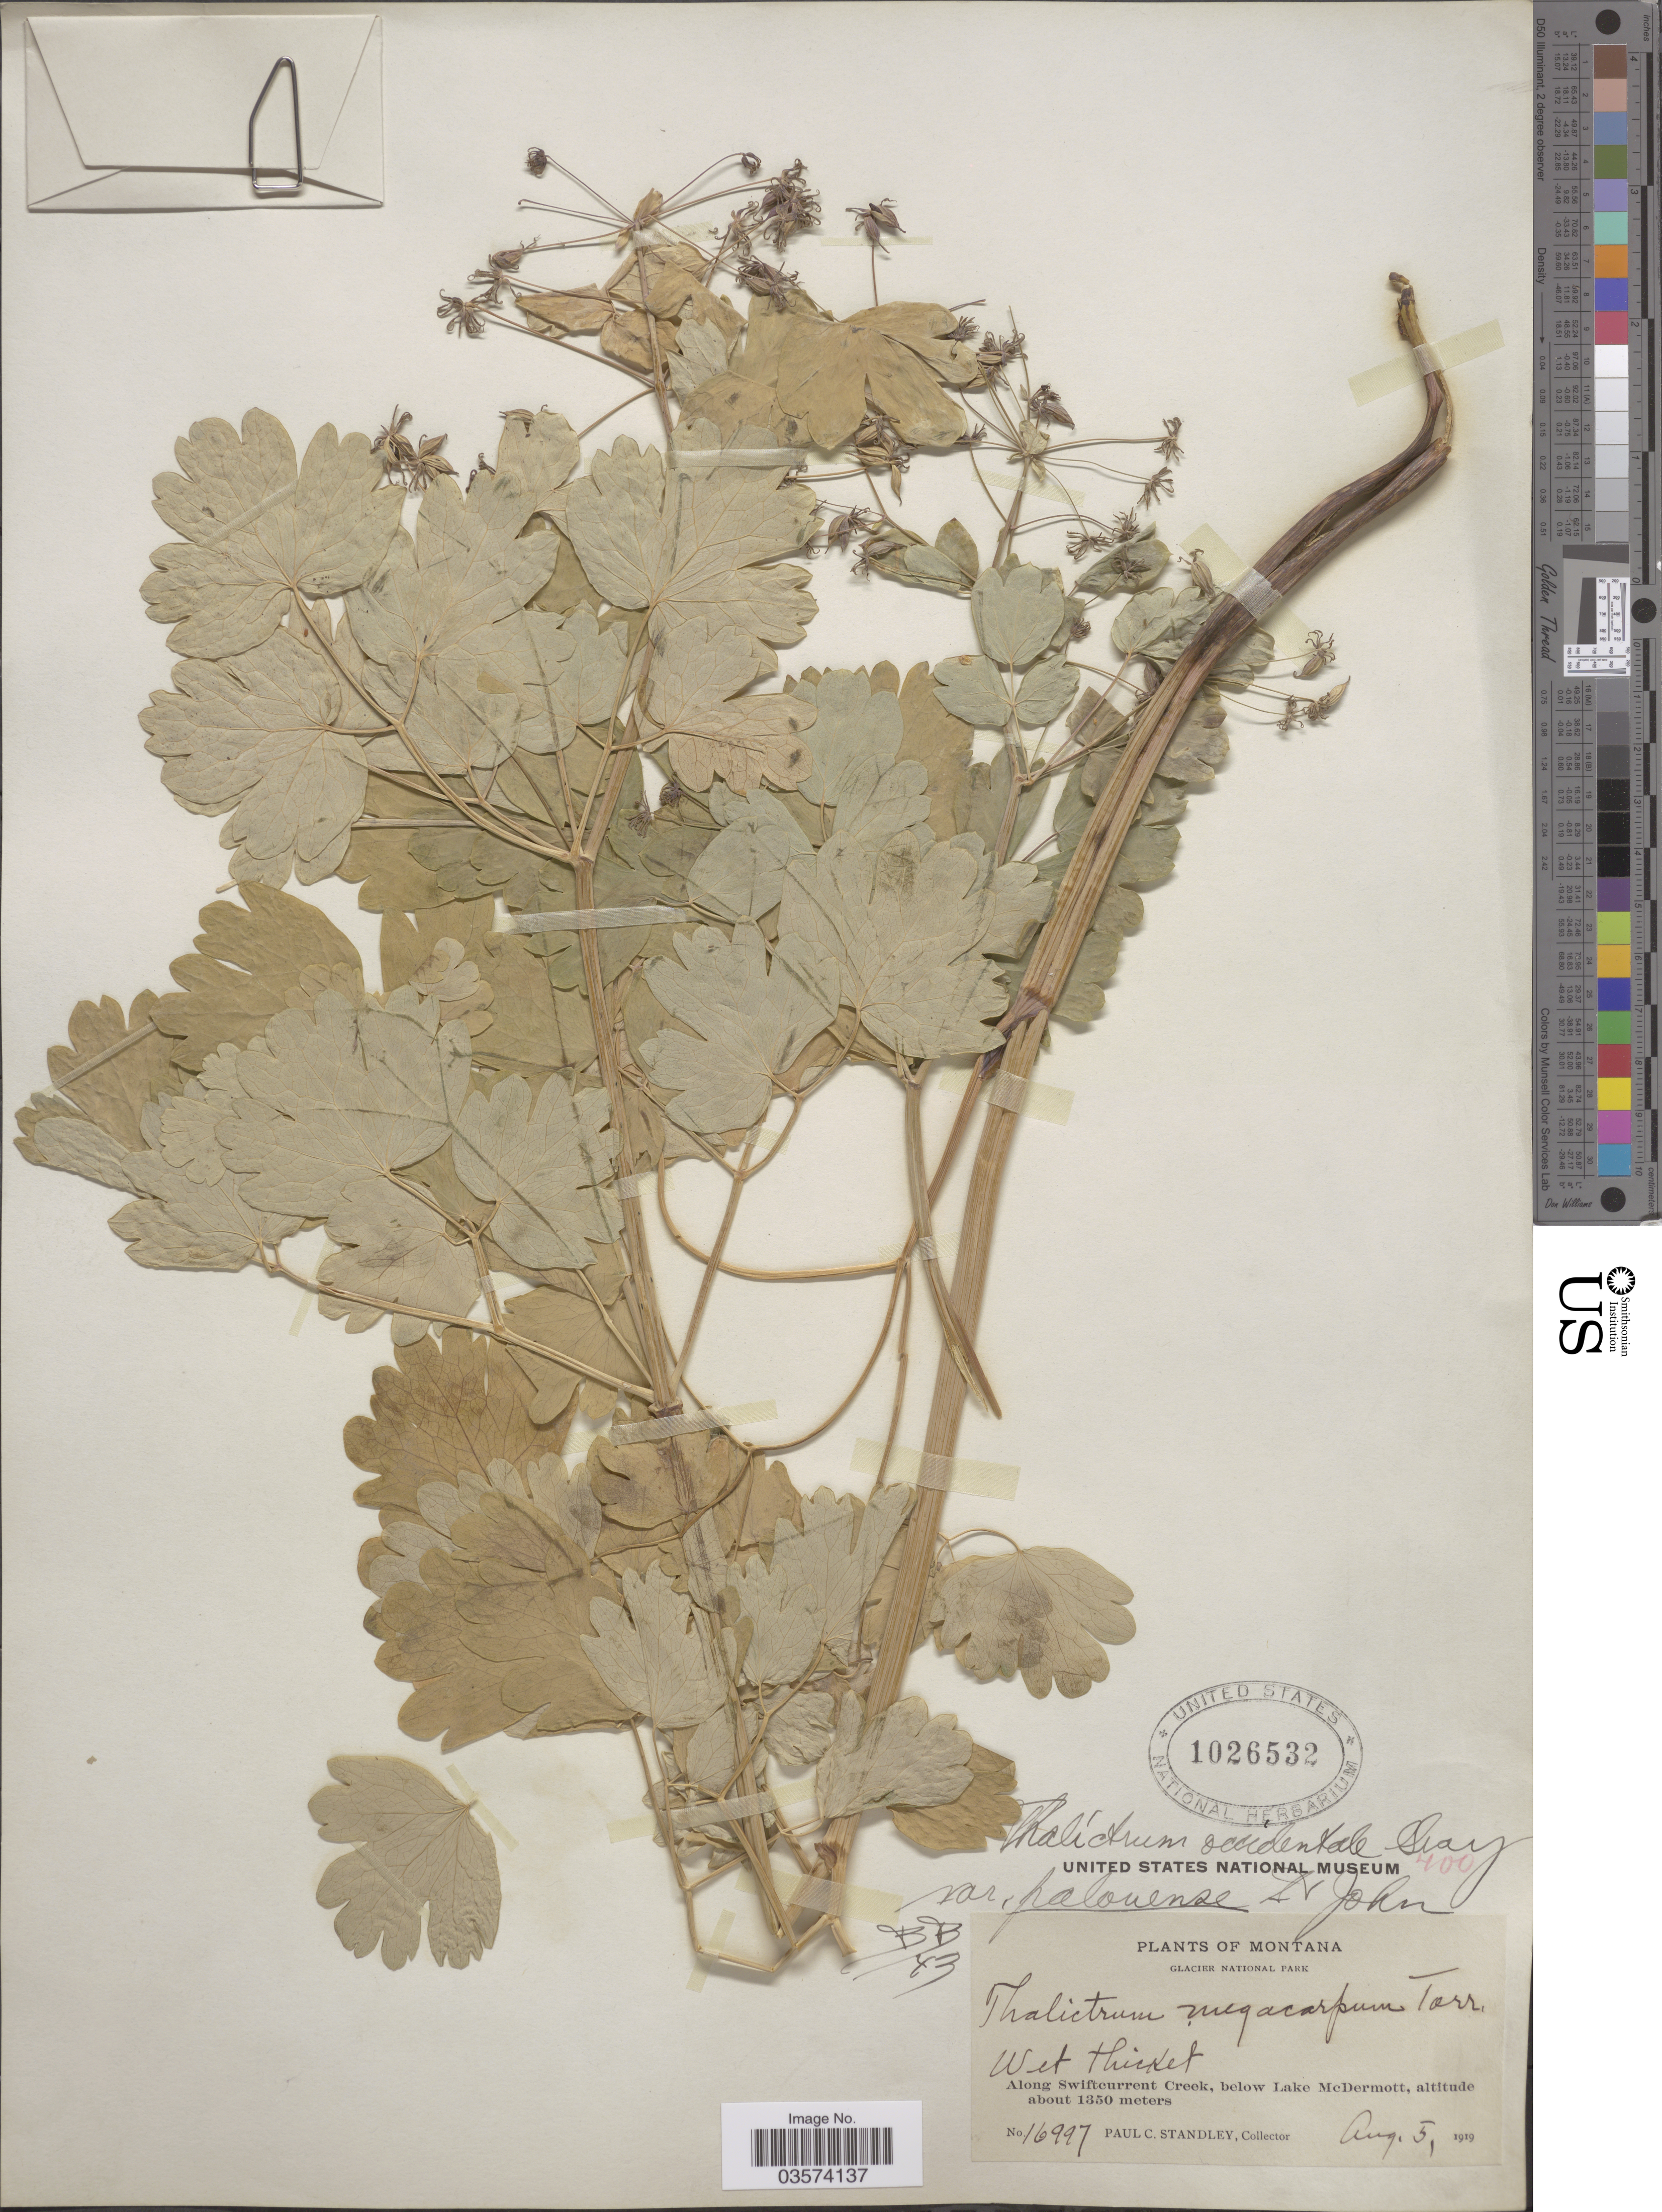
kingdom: Plantae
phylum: Tracheophyta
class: Magnoliopsida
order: Ranunculales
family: Ranunculaceae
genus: Thalictrum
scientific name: Thalictrum occidentale var. palousense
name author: H. St. John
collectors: P. C. Standley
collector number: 16997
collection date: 1919-08-05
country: United States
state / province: Montana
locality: Glacier National Park. Along Swiftcurrent Creek, below Lake McDermott.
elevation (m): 1350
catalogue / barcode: US 1026532